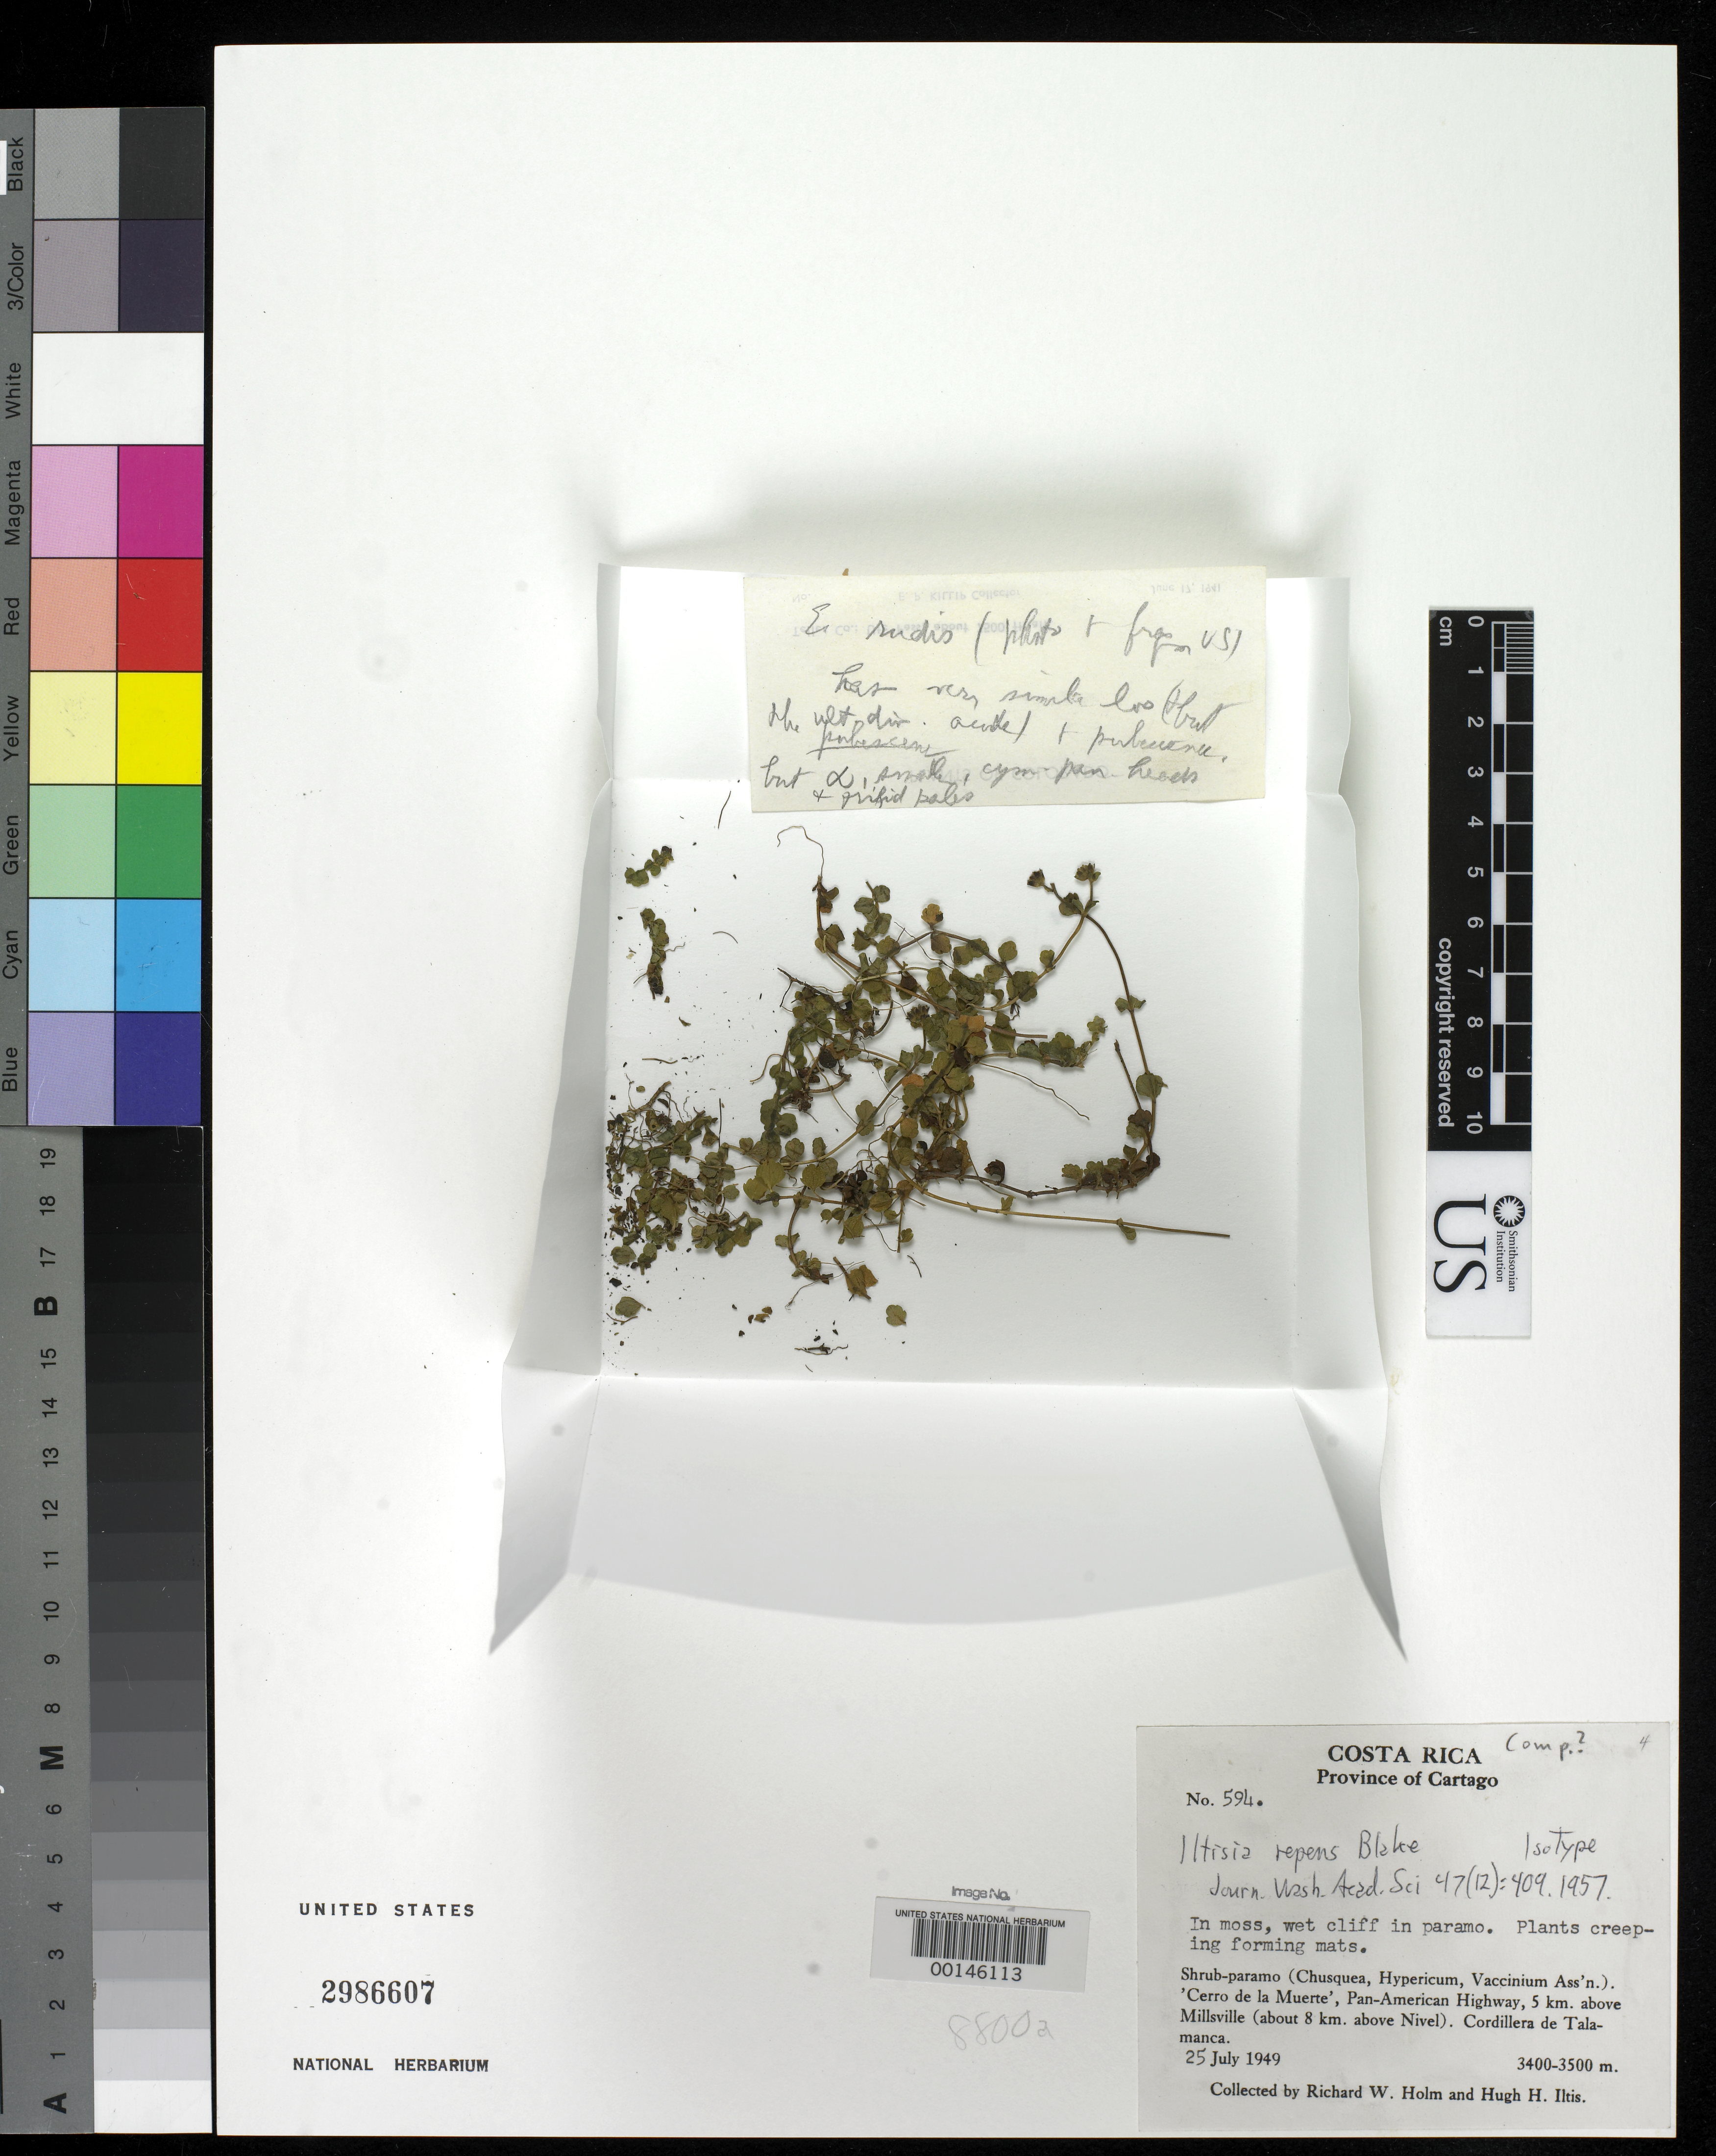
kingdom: Plantae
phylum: Tracheophyta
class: Magnoliopsida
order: Asterales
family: Asteraceae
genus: Iltisia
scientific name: Iltisia repens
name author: S.F. Blake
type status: Isotype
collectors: R. W. Holm & H. H. Iltis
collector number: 594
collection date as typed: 25 Jul 1949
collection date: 1949-07-25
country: Costa Rica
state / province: Cartago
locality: "Cerro de La Muerte", Pan- American Hwy, 5 km above Millsville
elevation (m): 3400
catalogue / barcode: US 2986607